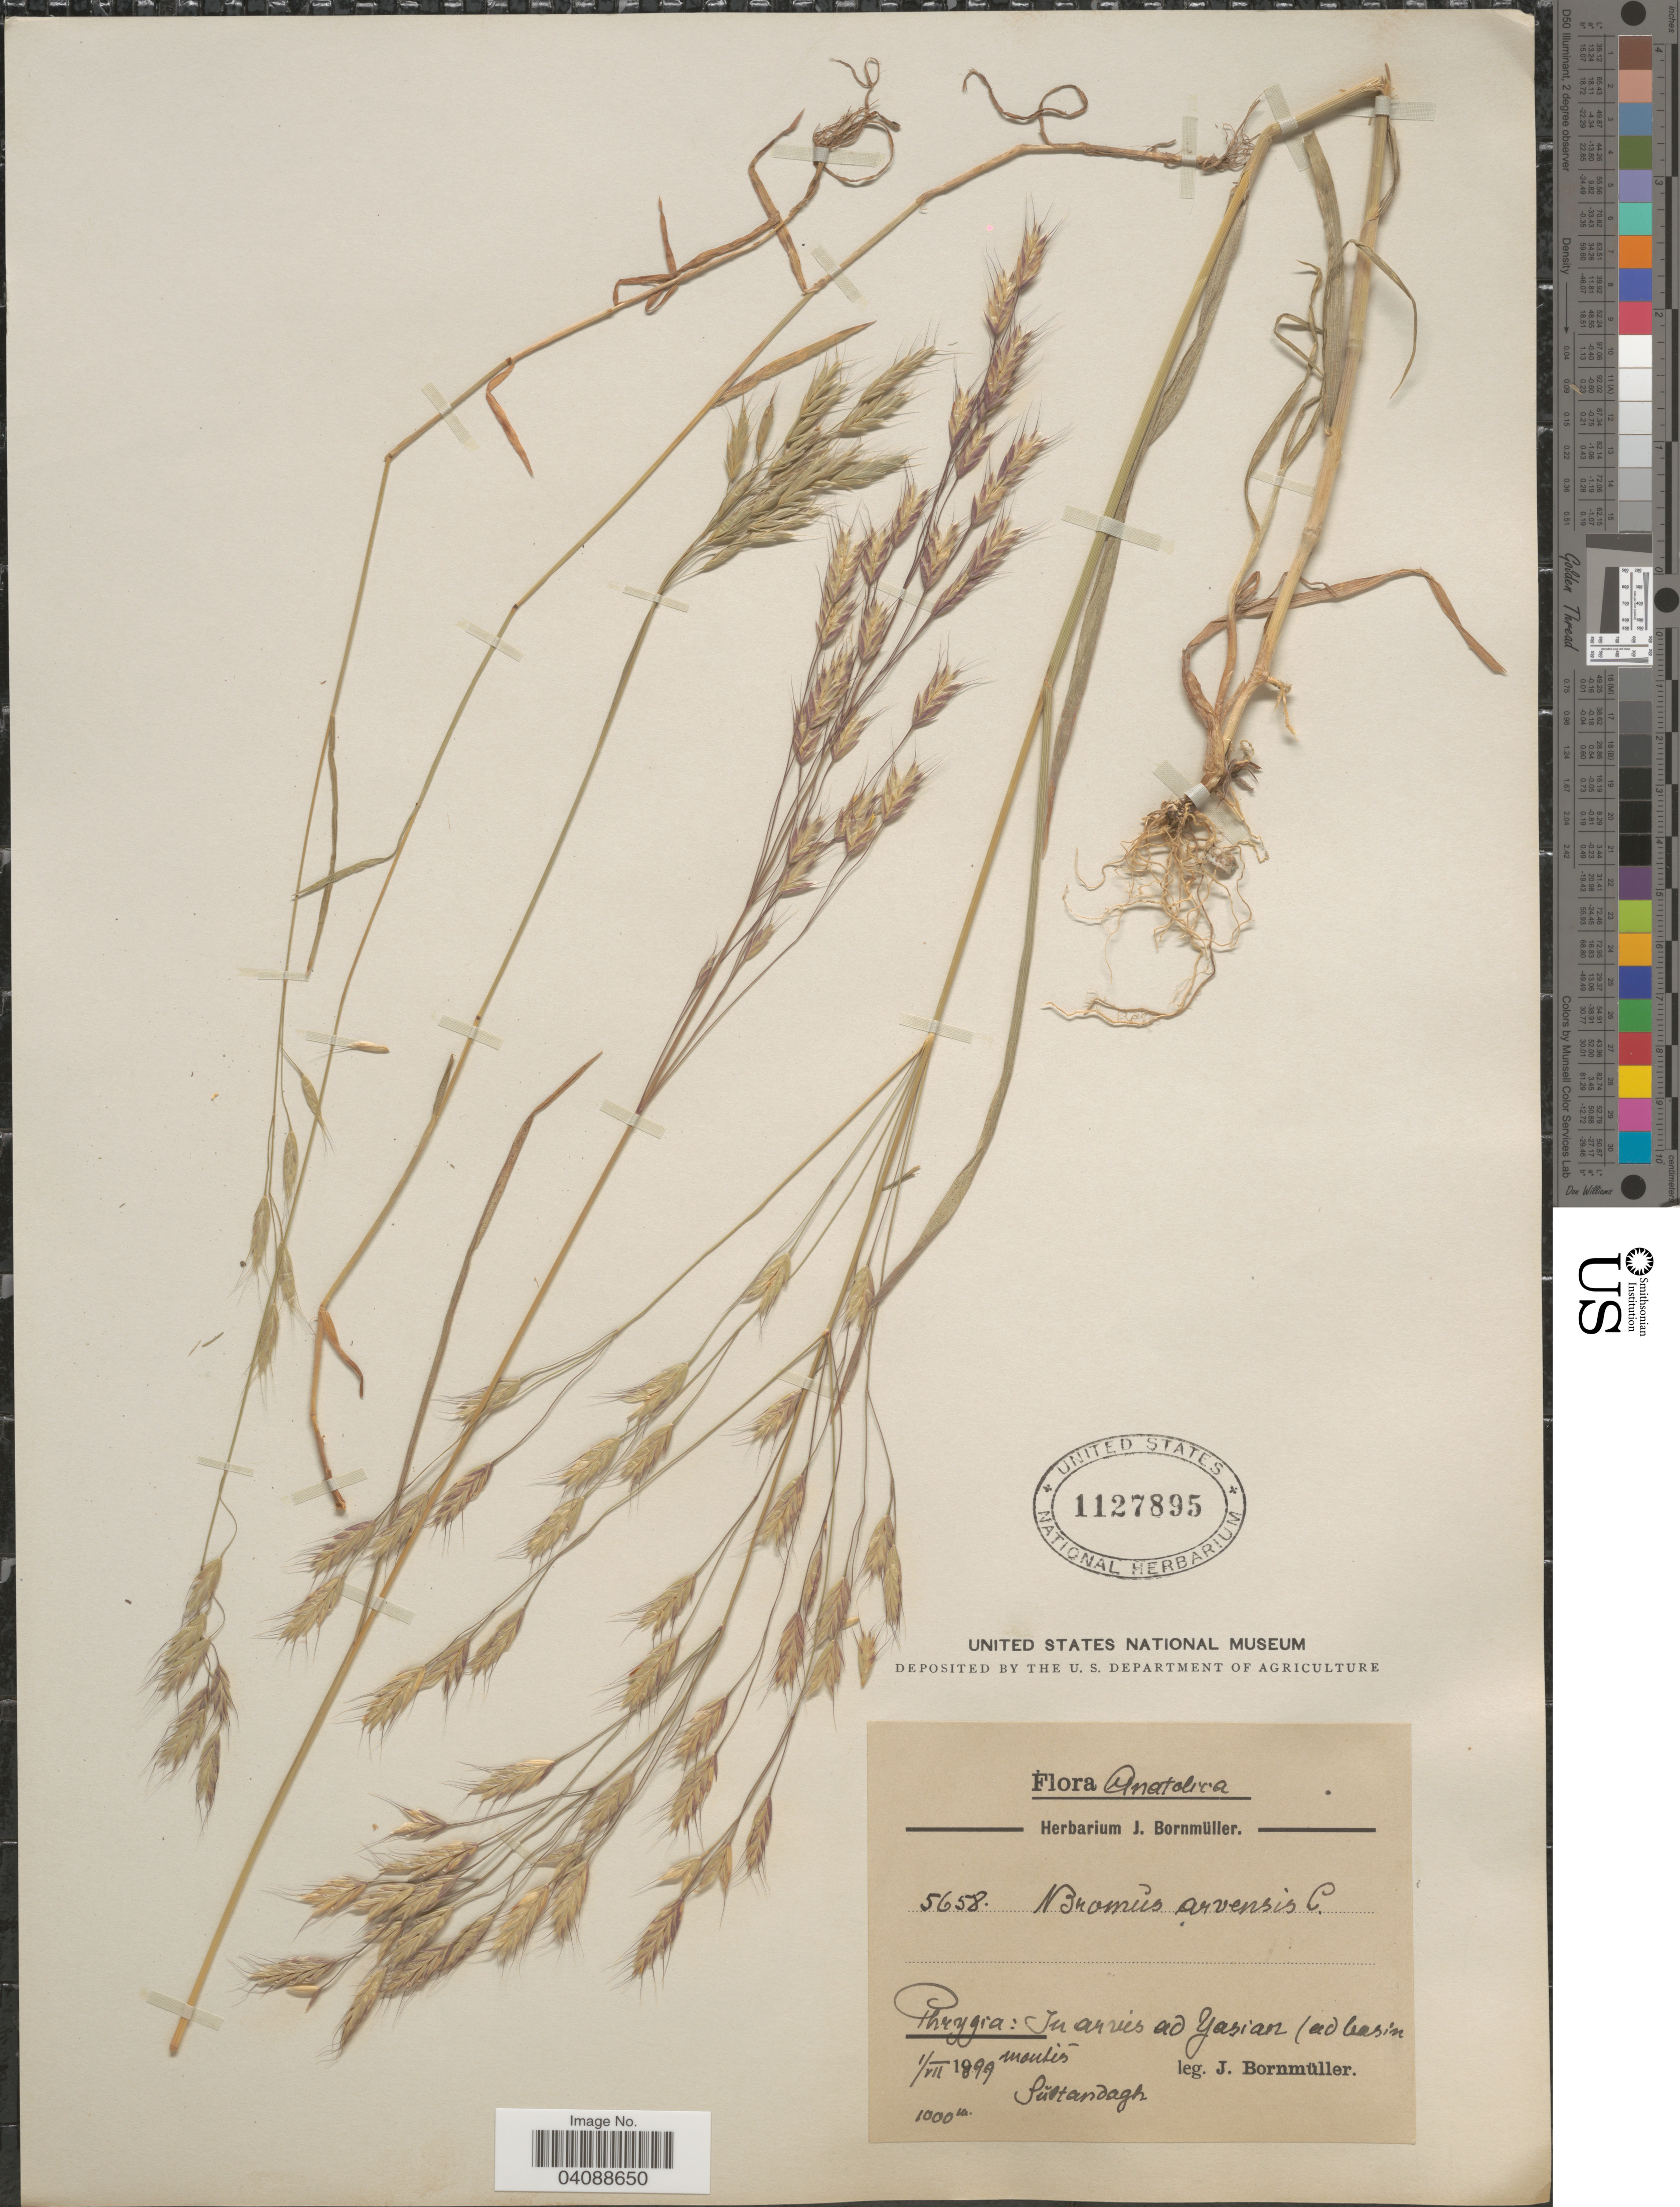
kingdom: Plantae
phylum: Tracheophyta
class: Liliopsida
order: Poales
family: Poaceae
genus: Bromus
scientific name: Bromus arvensis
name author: L.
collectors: J. Bornmüller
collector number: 5658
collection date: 1899-07-01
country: Turkey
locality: Anatolica. Phrygra: In arvis ad Yasian (ad basin montis).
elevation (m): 1000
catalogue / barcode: US 1127895